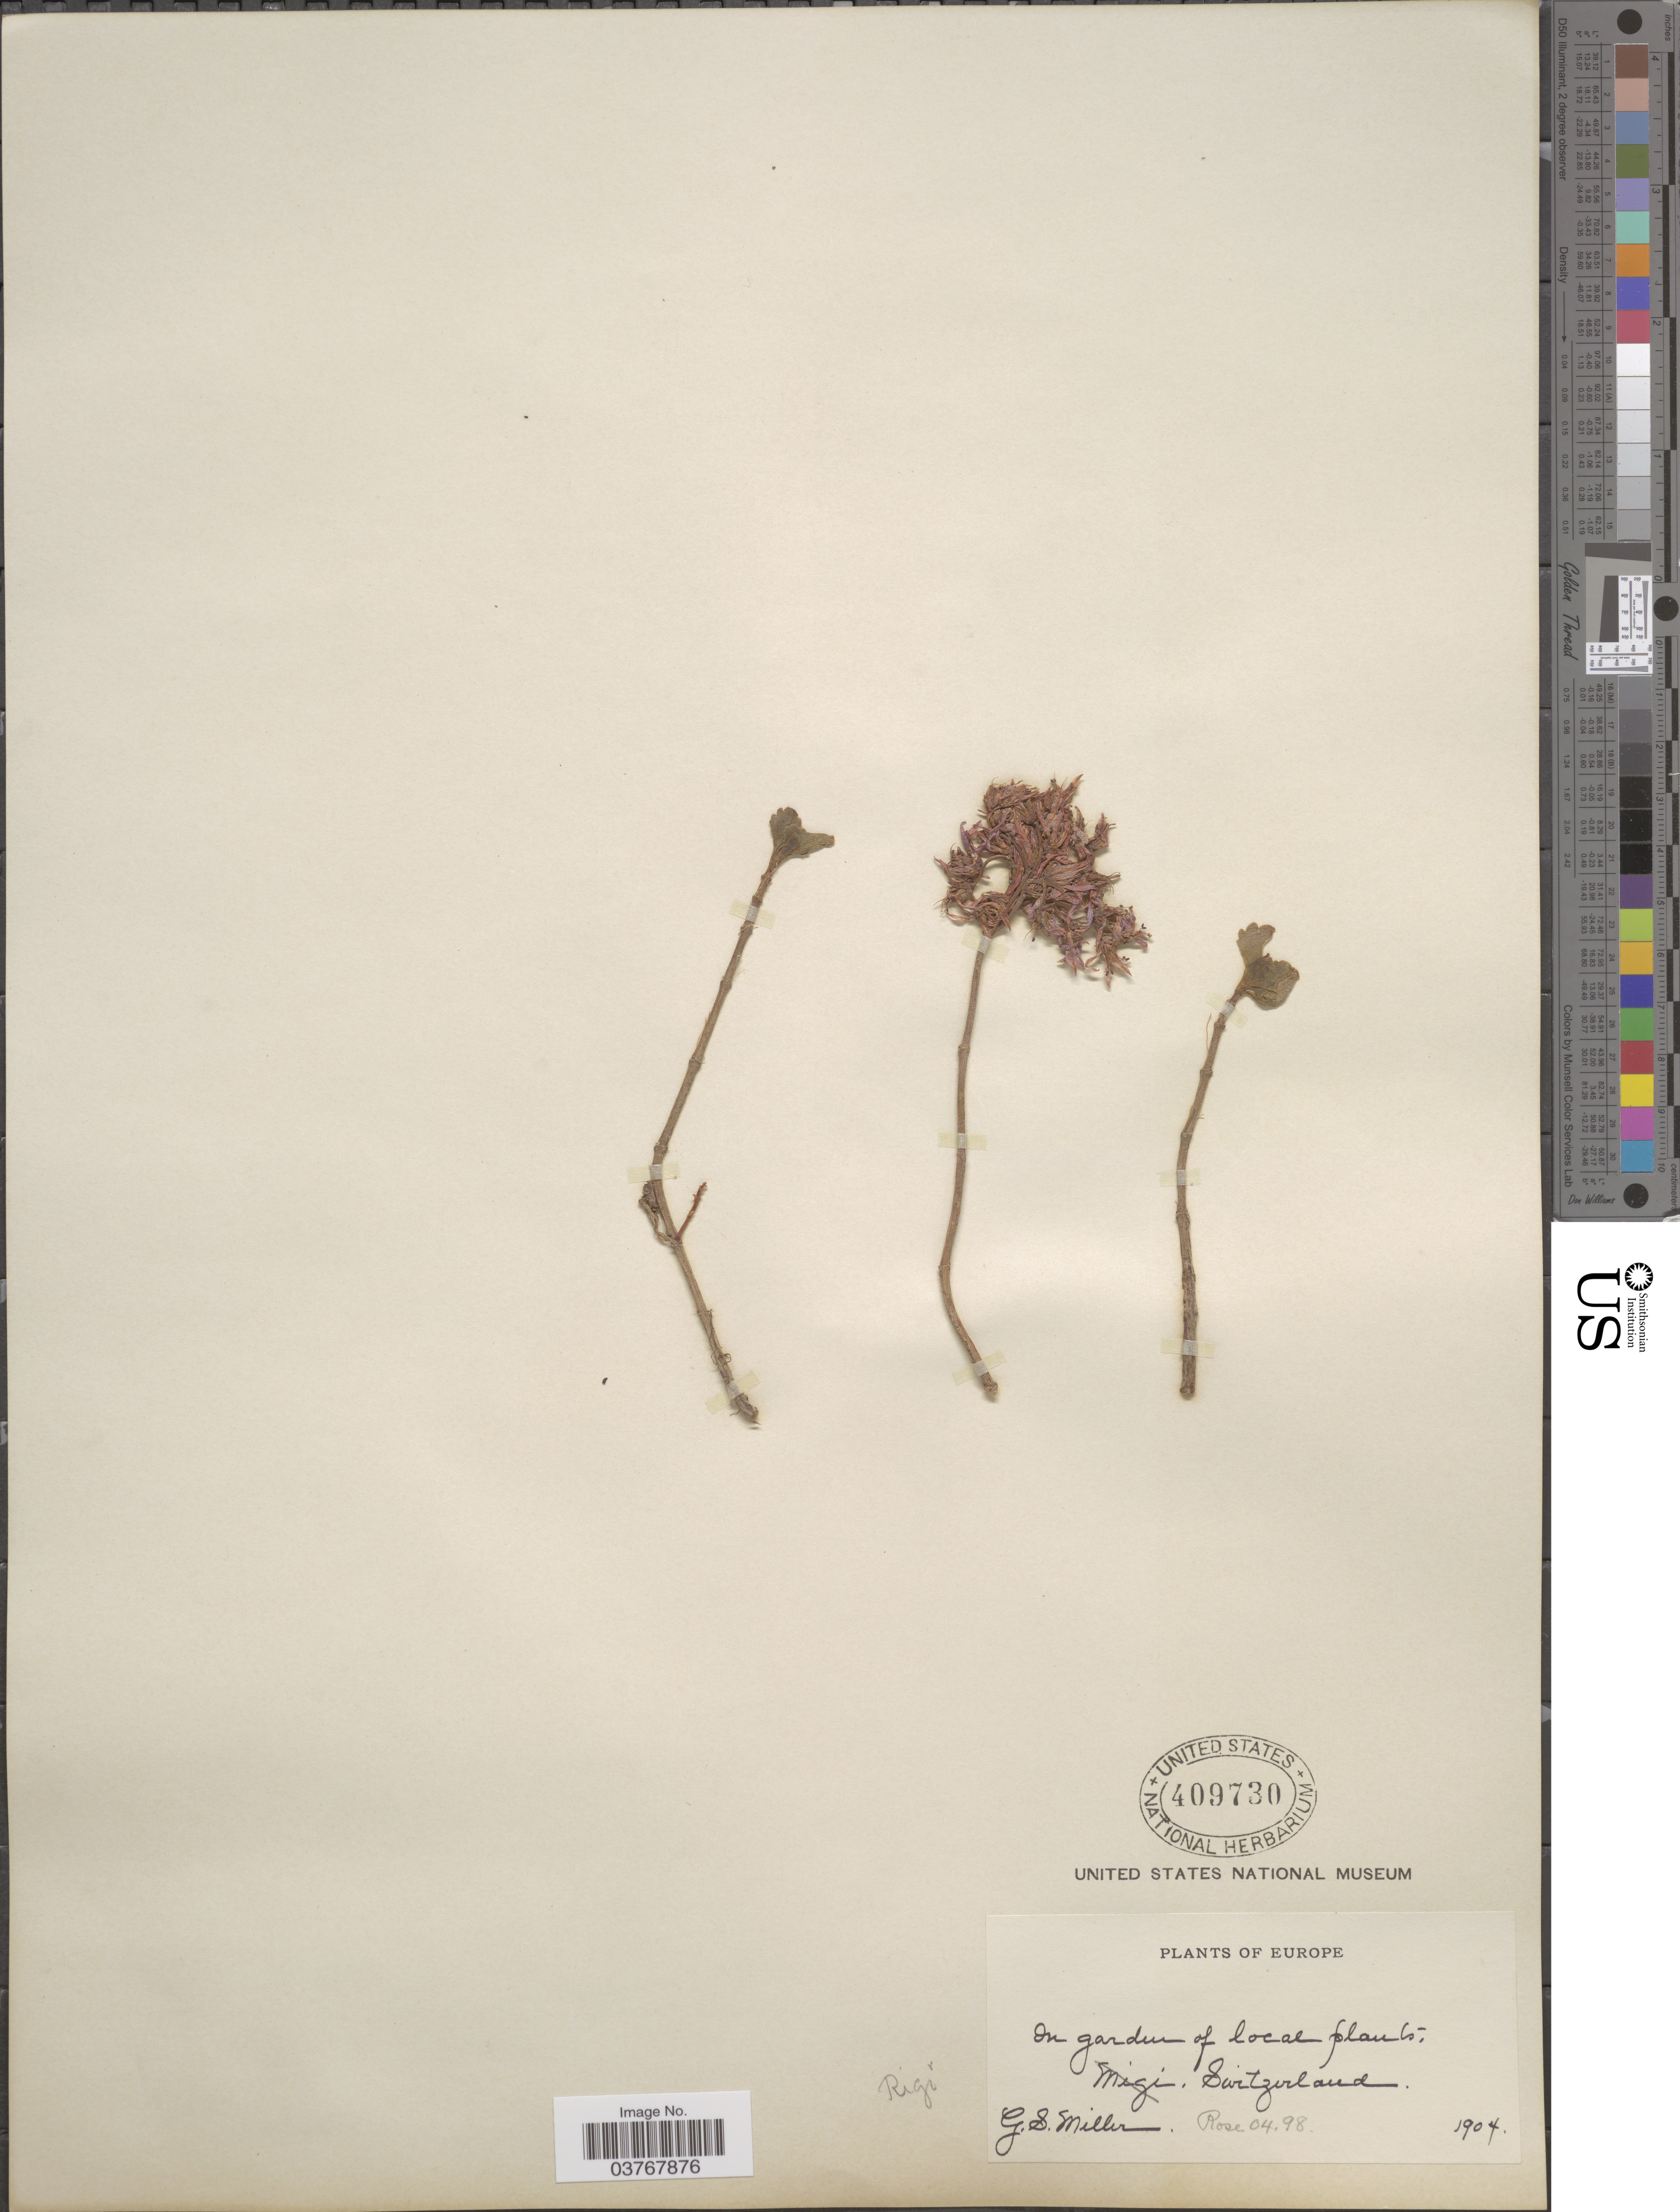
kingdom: Plantae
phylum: Tracheophyta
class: Magnoliopsida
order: Saxifragales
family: Crassulaceae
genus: Sedum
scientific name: Sedum sp.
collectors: G. S. Miller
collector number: Rose 0498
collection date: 1904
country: Switzerland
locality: Rigi.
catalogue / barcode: US 409730